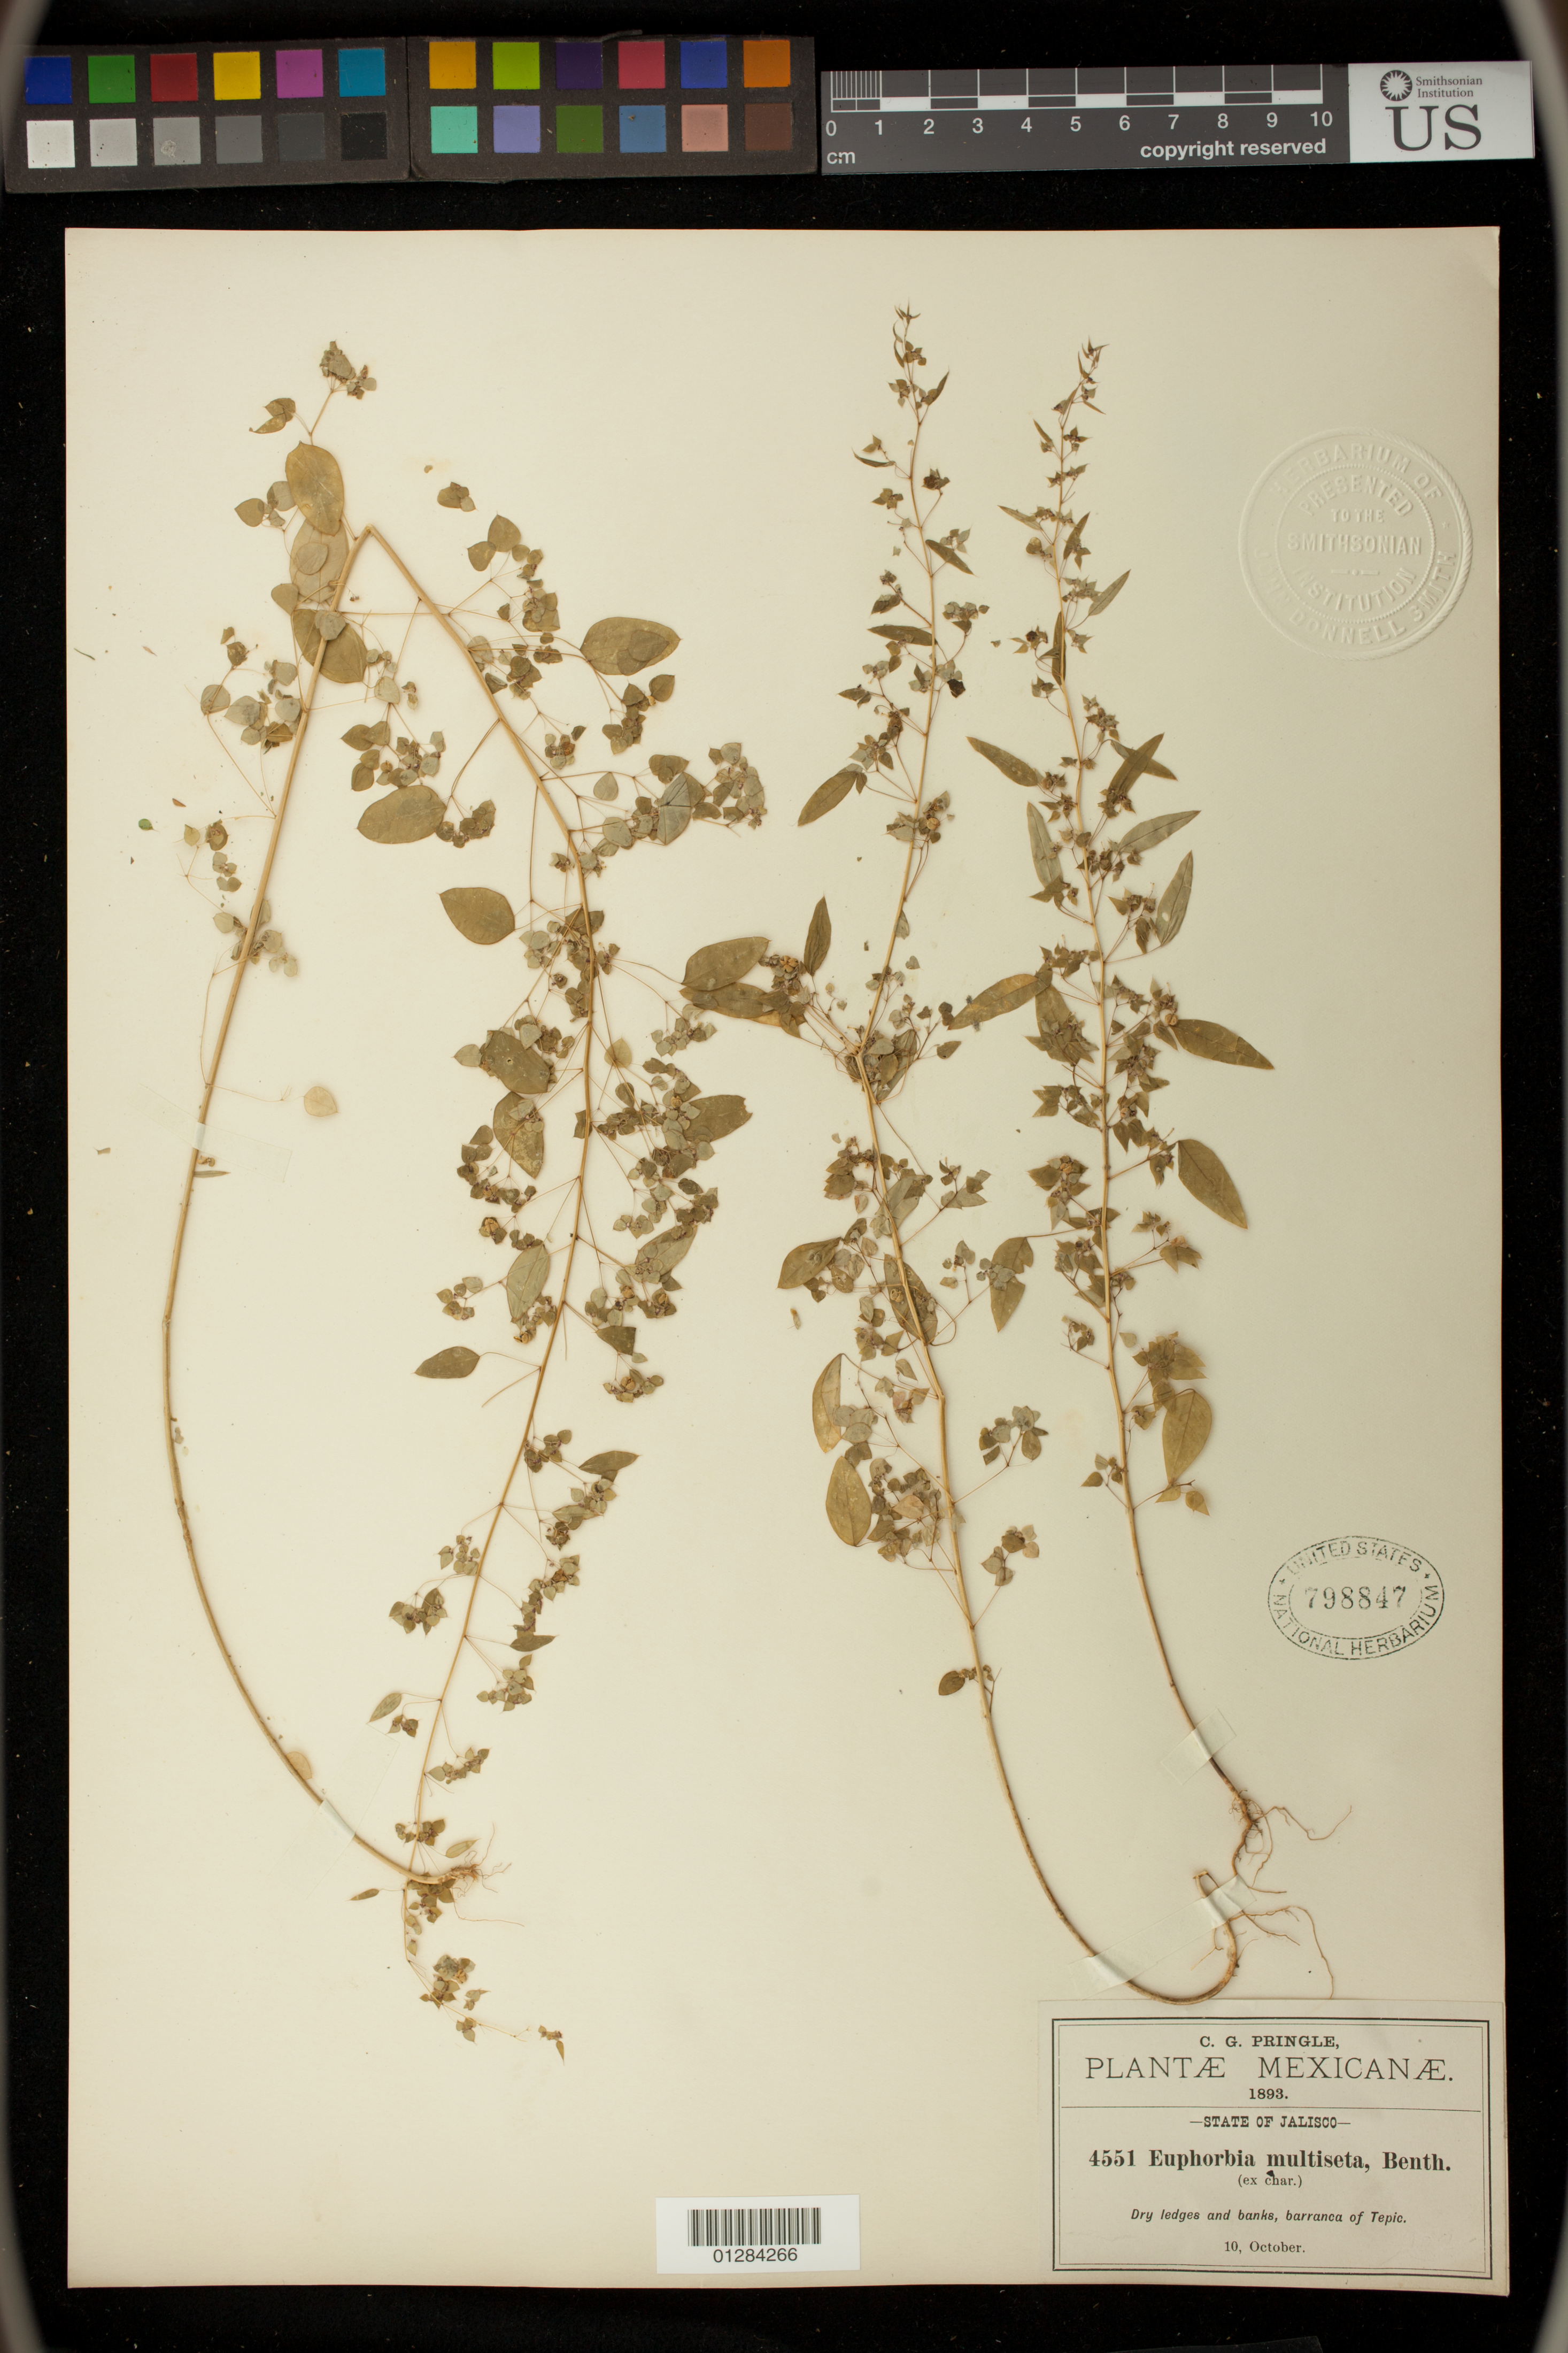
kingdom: Plantae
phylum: Tracheophyta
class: Magnoliopsida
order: Malpighiales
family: Euphorbiaceae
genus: Euphorbia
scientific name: Euphorbia multiseta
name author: Benth.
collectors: C. G. Pringle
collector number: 4551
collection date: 1893-10-10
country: Mexico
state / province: Jalisco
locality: Ledges and banks, barranca of Tepic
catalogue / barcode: US 798847